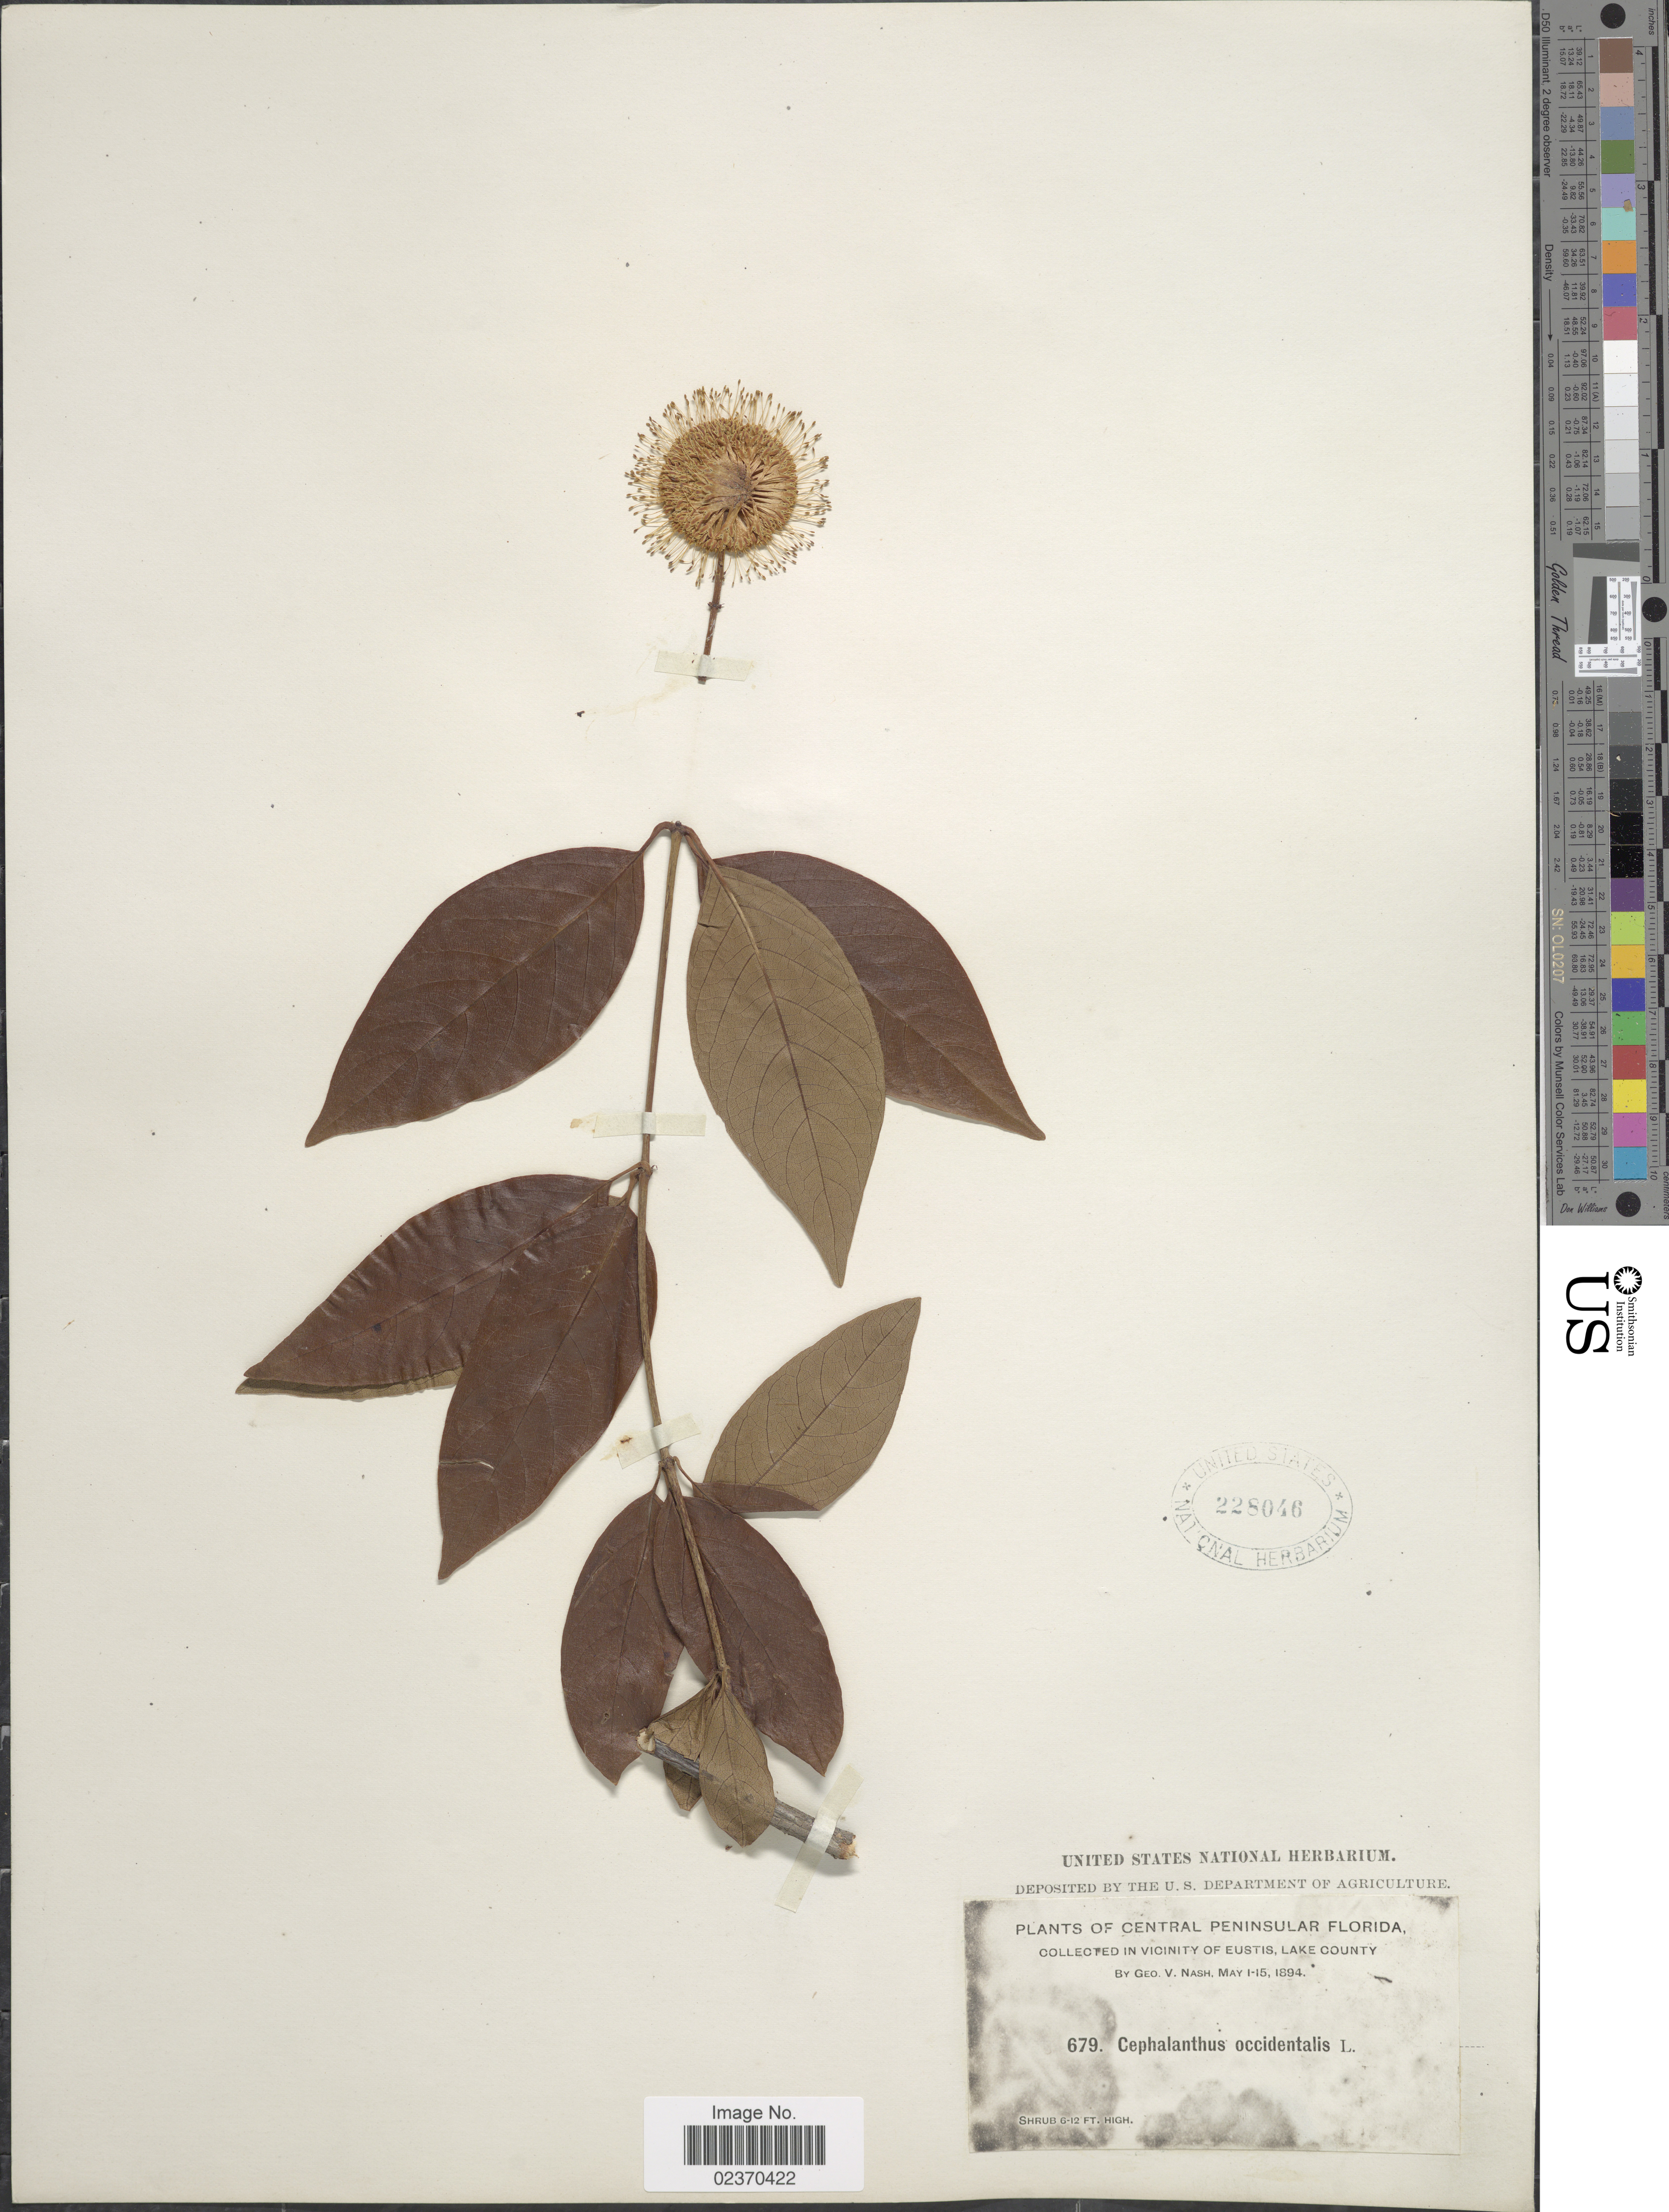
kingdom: Plantae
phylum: Tracheophyta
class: Magnoliopsida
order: Gentianales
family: Rubiaceae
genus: Cephalanthus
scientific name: Cephalanthus occidentalis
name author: L.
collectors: G. V. Nash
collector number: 679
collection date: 1894-05-01/1894-05-15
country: United States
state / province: Florida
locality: Central Peninsular Florida, in vicinity of Eustis, Lake County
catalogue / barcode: US 228046